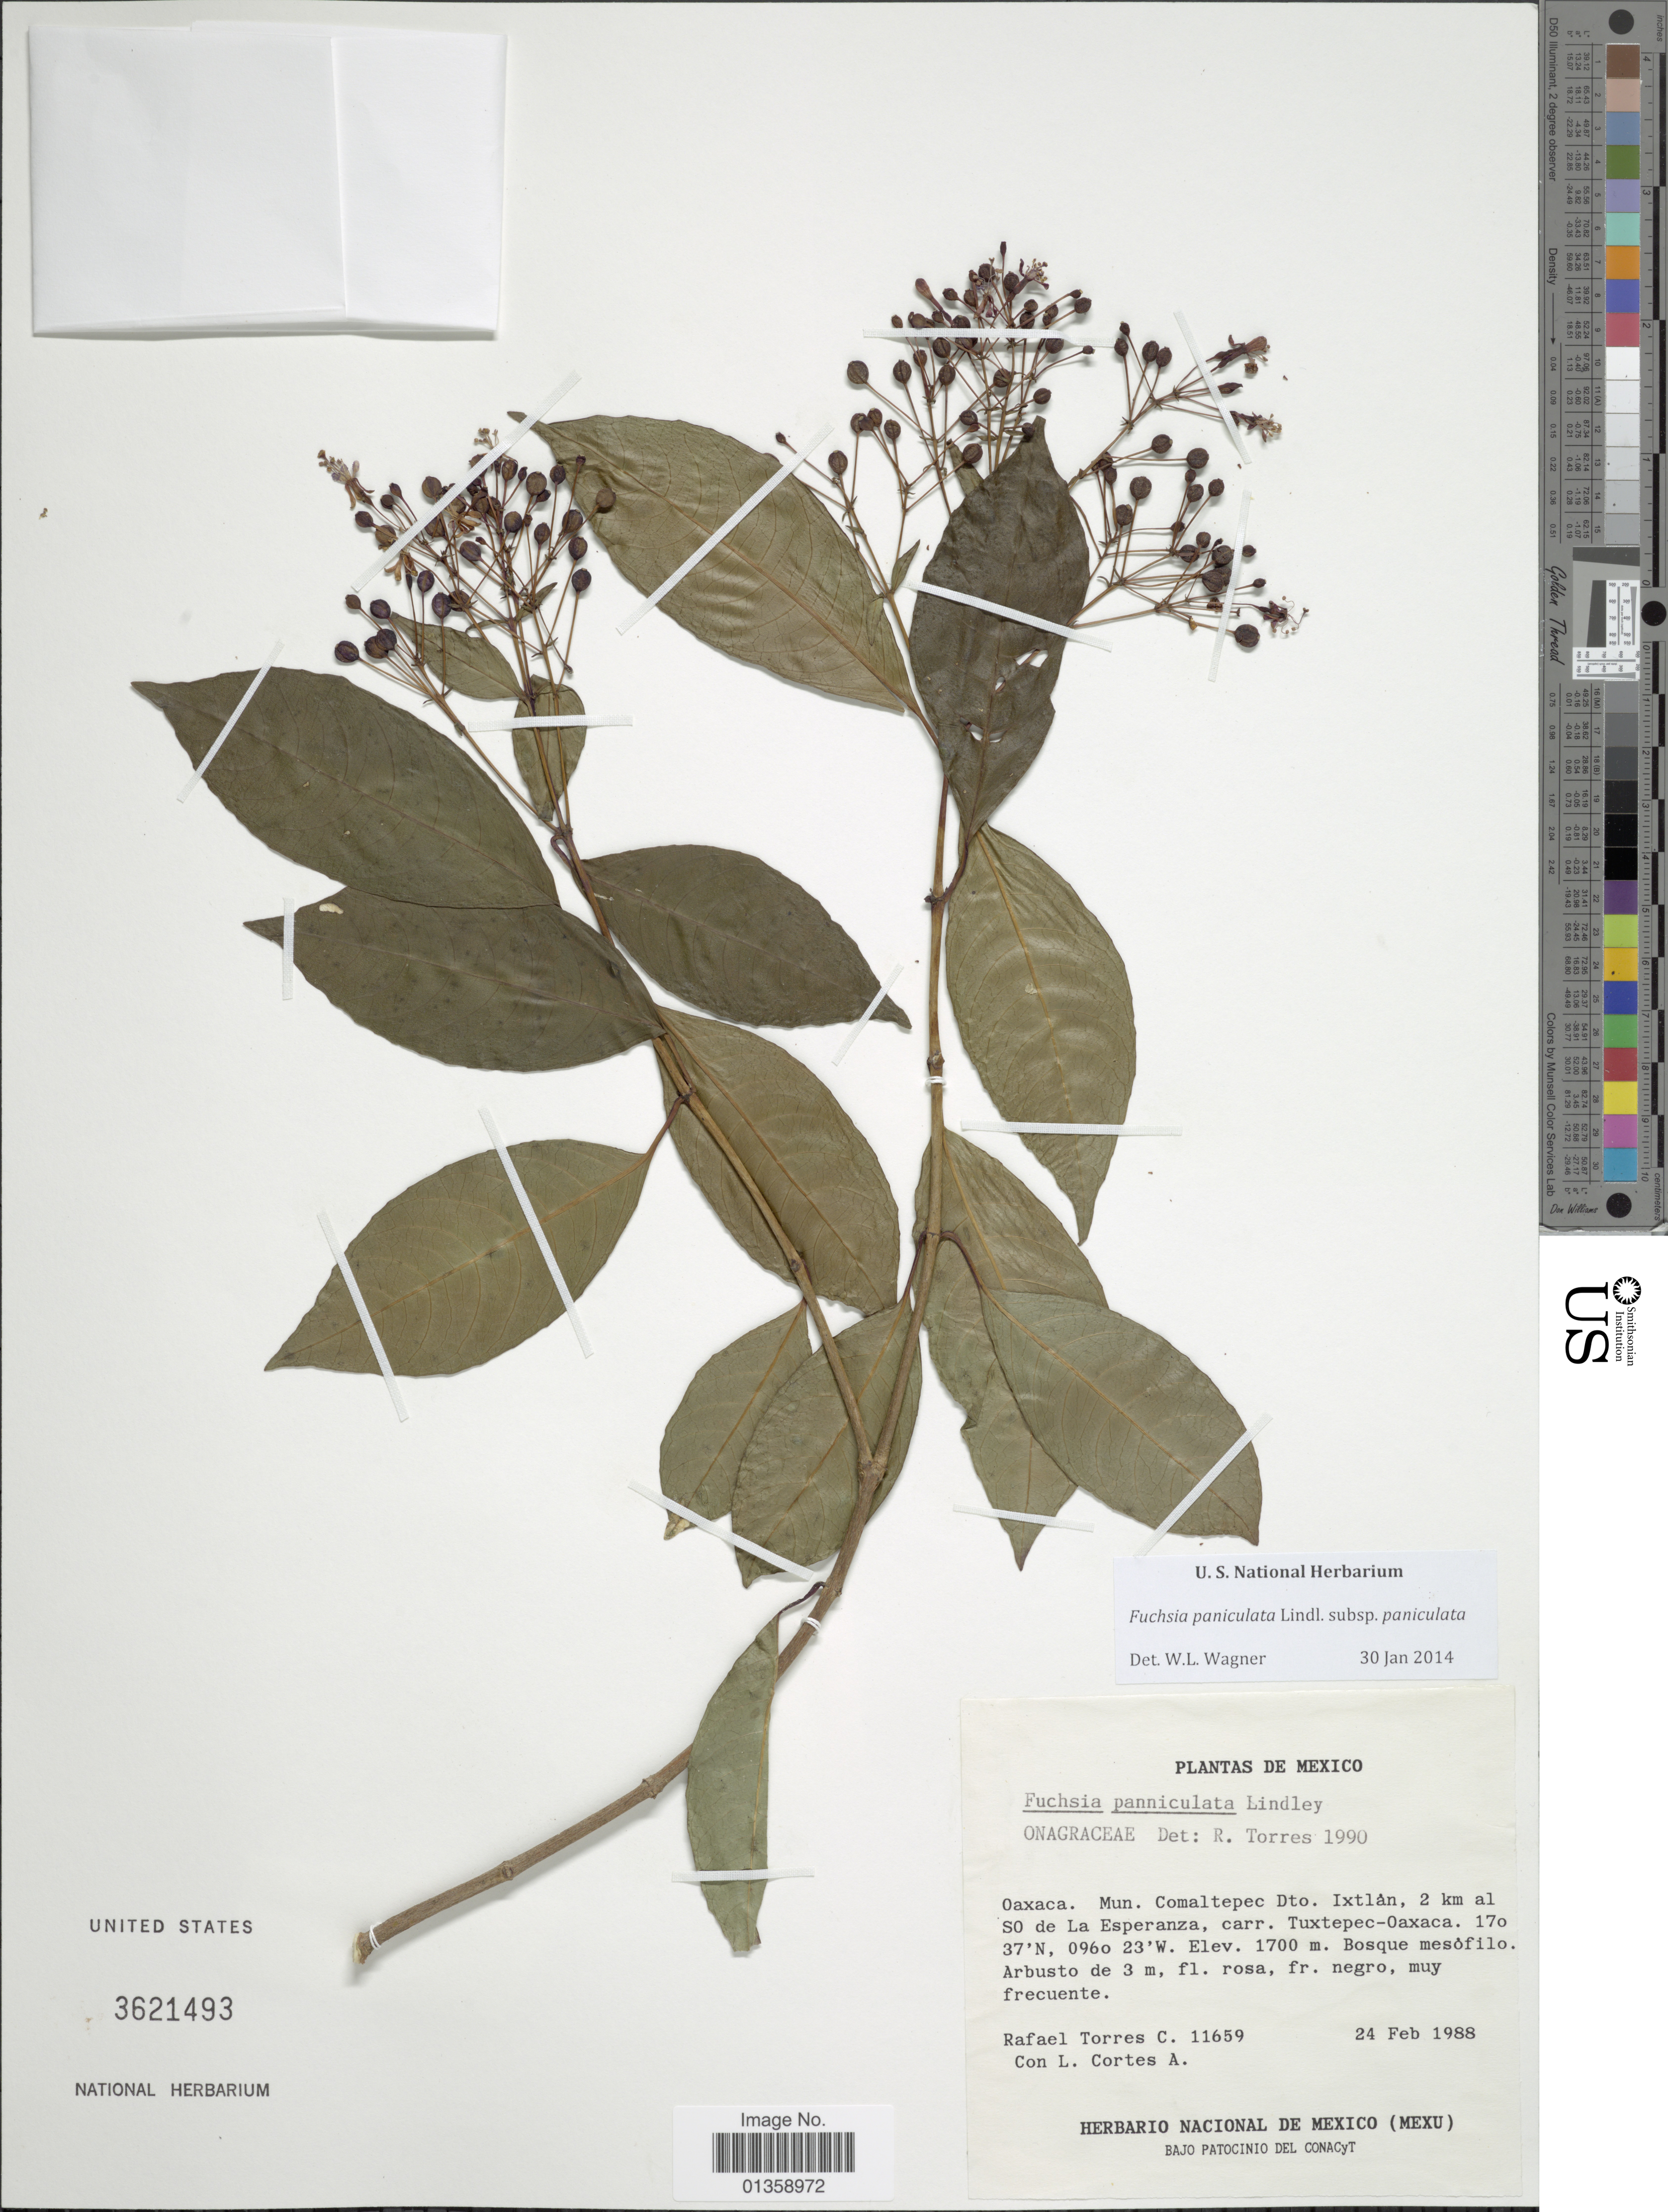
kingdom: Plantae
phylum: Tracheophyta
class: Magnoliopsida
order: Myrtales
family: Onagraceae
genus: Fuchsia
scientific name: Fuchsia paniculata subsp. paniculata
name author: Lindl.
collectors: R. Torres C. & L. Cortes-A.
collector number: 11659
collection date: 1988-02-24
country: Mexico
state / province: Oaxaca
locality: Mun. Comaltepec Dto. Ixtlán, 2 km al SO de La Esperanza, carr. Tuxtepec-Oaxaca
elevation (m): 1700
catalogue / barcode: US 3621493